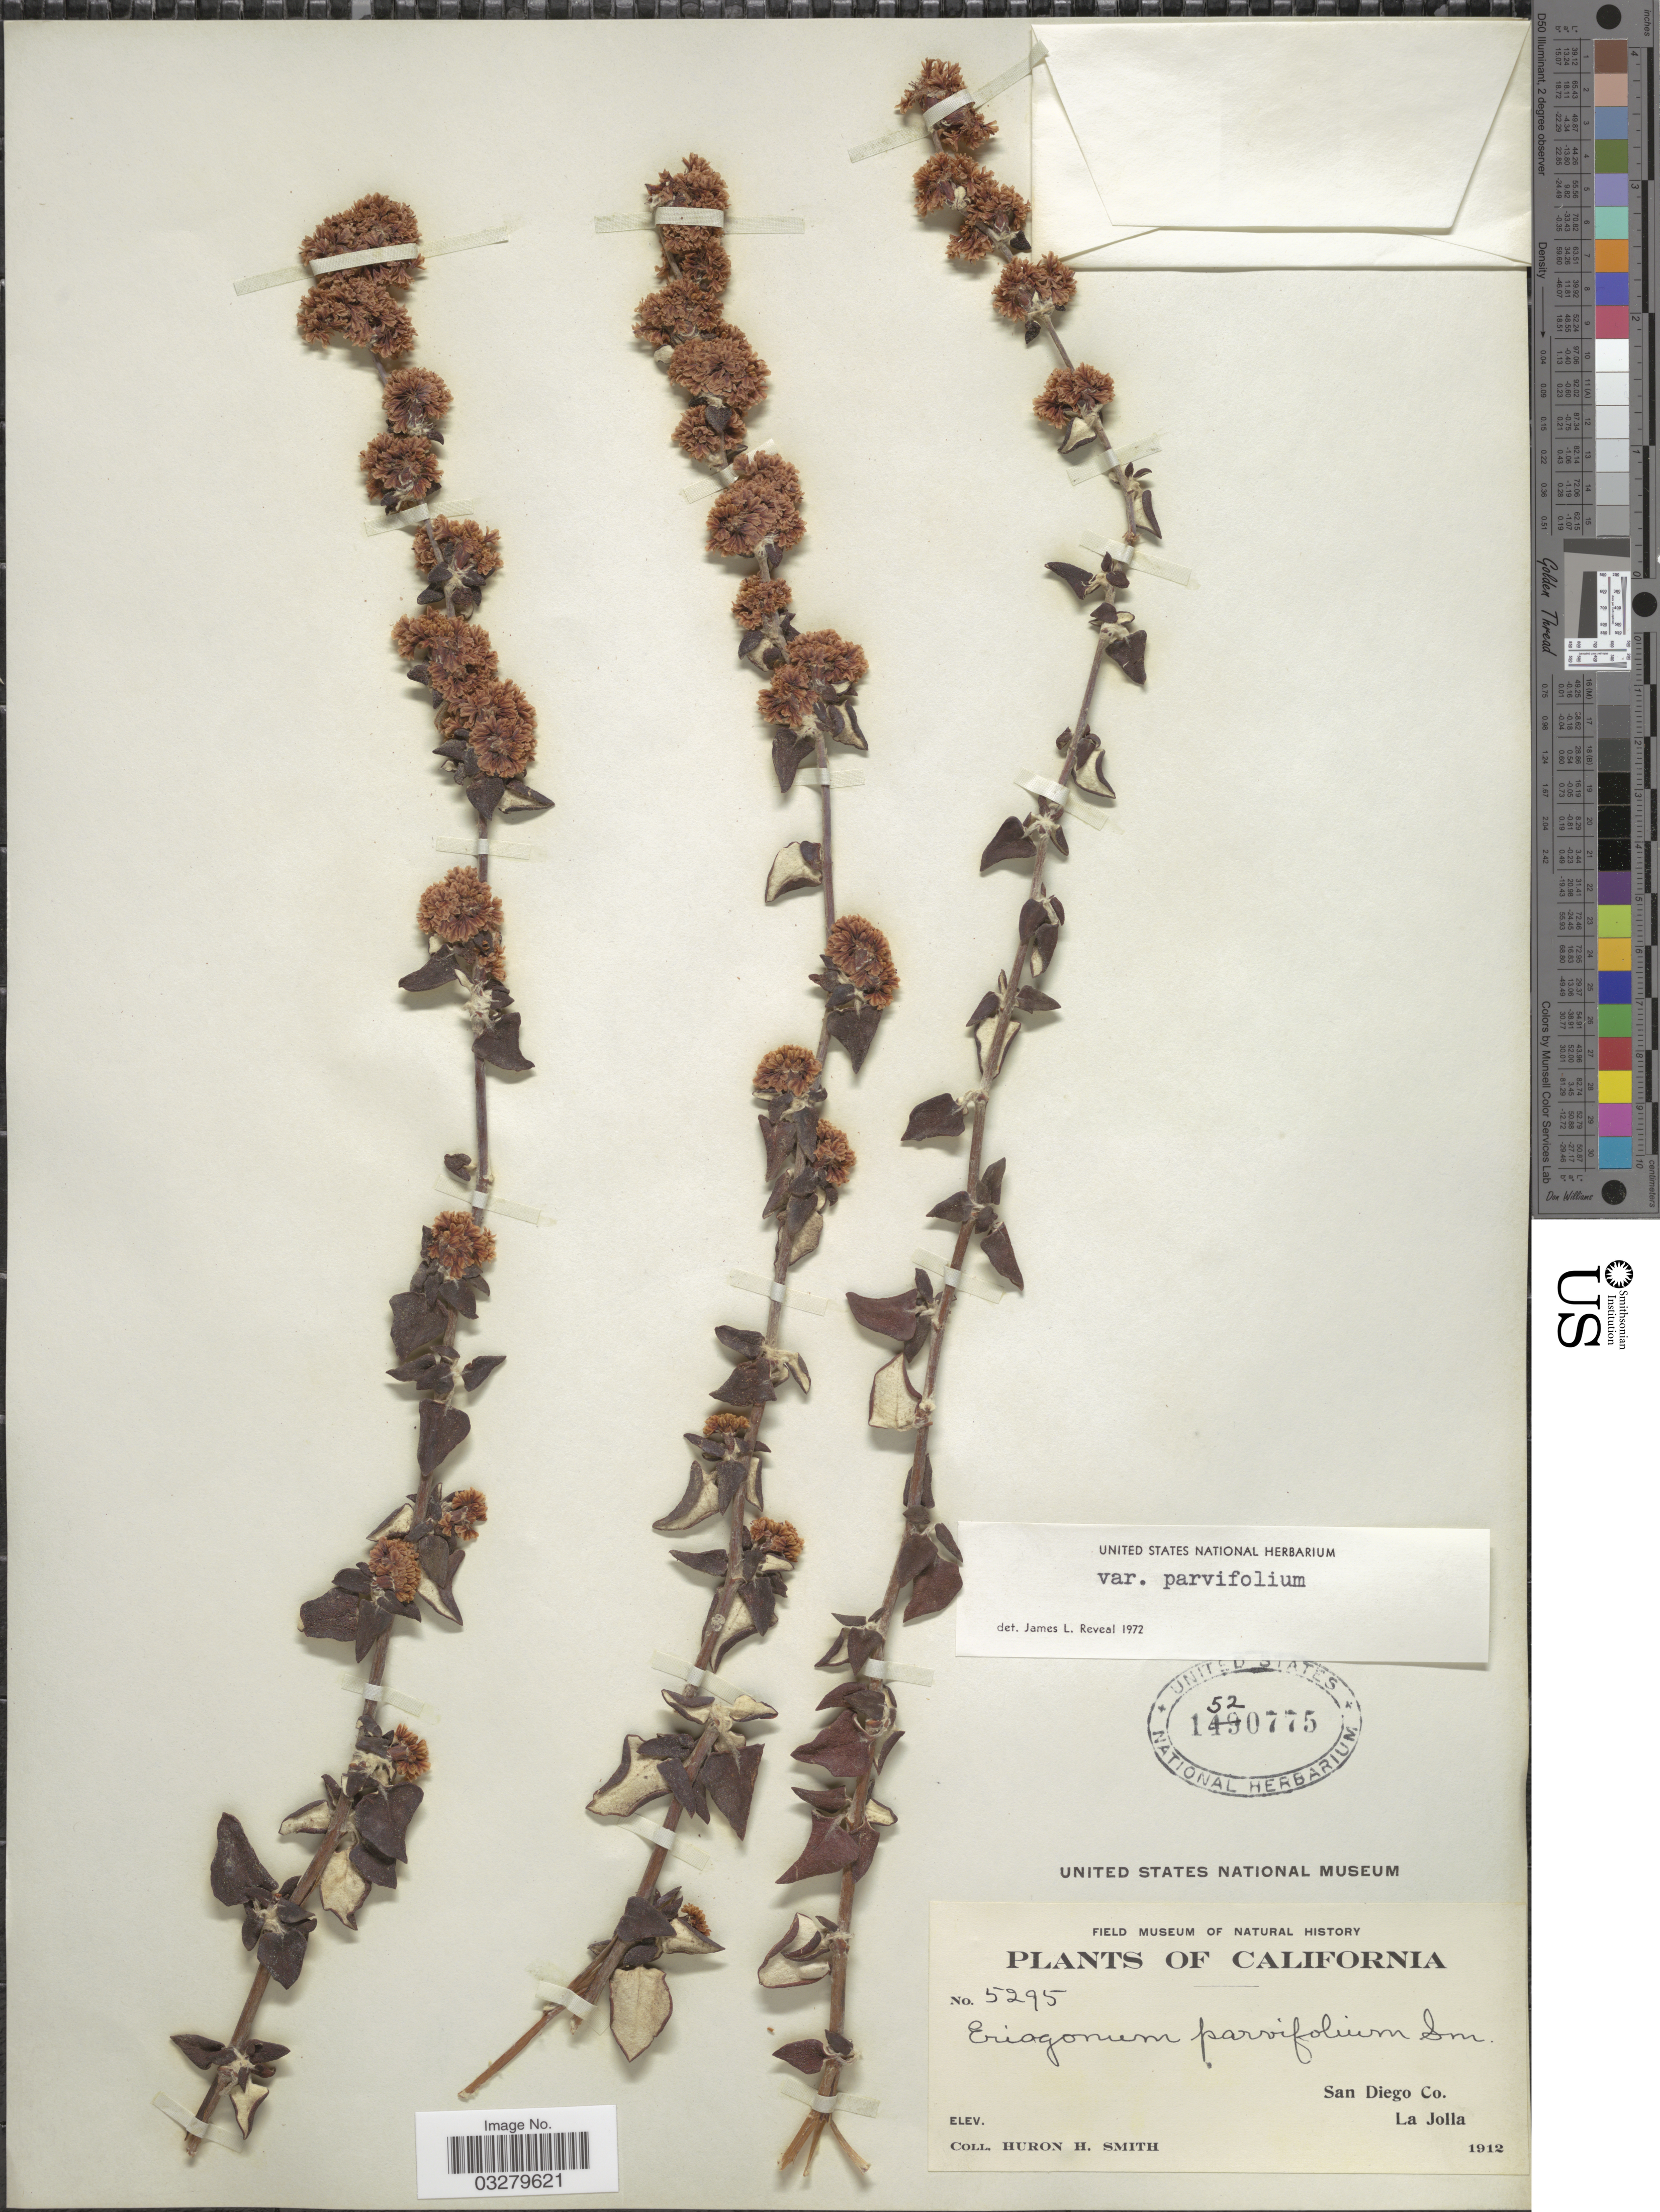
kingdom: Plantae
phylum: Tracheophyta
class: Magnoliopsida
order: Caryophyllales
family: Polygonaceae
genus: Eriogonum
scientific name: Eriogonum parviflorum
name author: Nutt.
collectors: Huron H. Smith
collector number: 5295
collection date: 1912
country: United States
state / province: California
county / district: San Diego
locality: San Diego Co. La Jolla.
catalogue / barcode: US 1520775